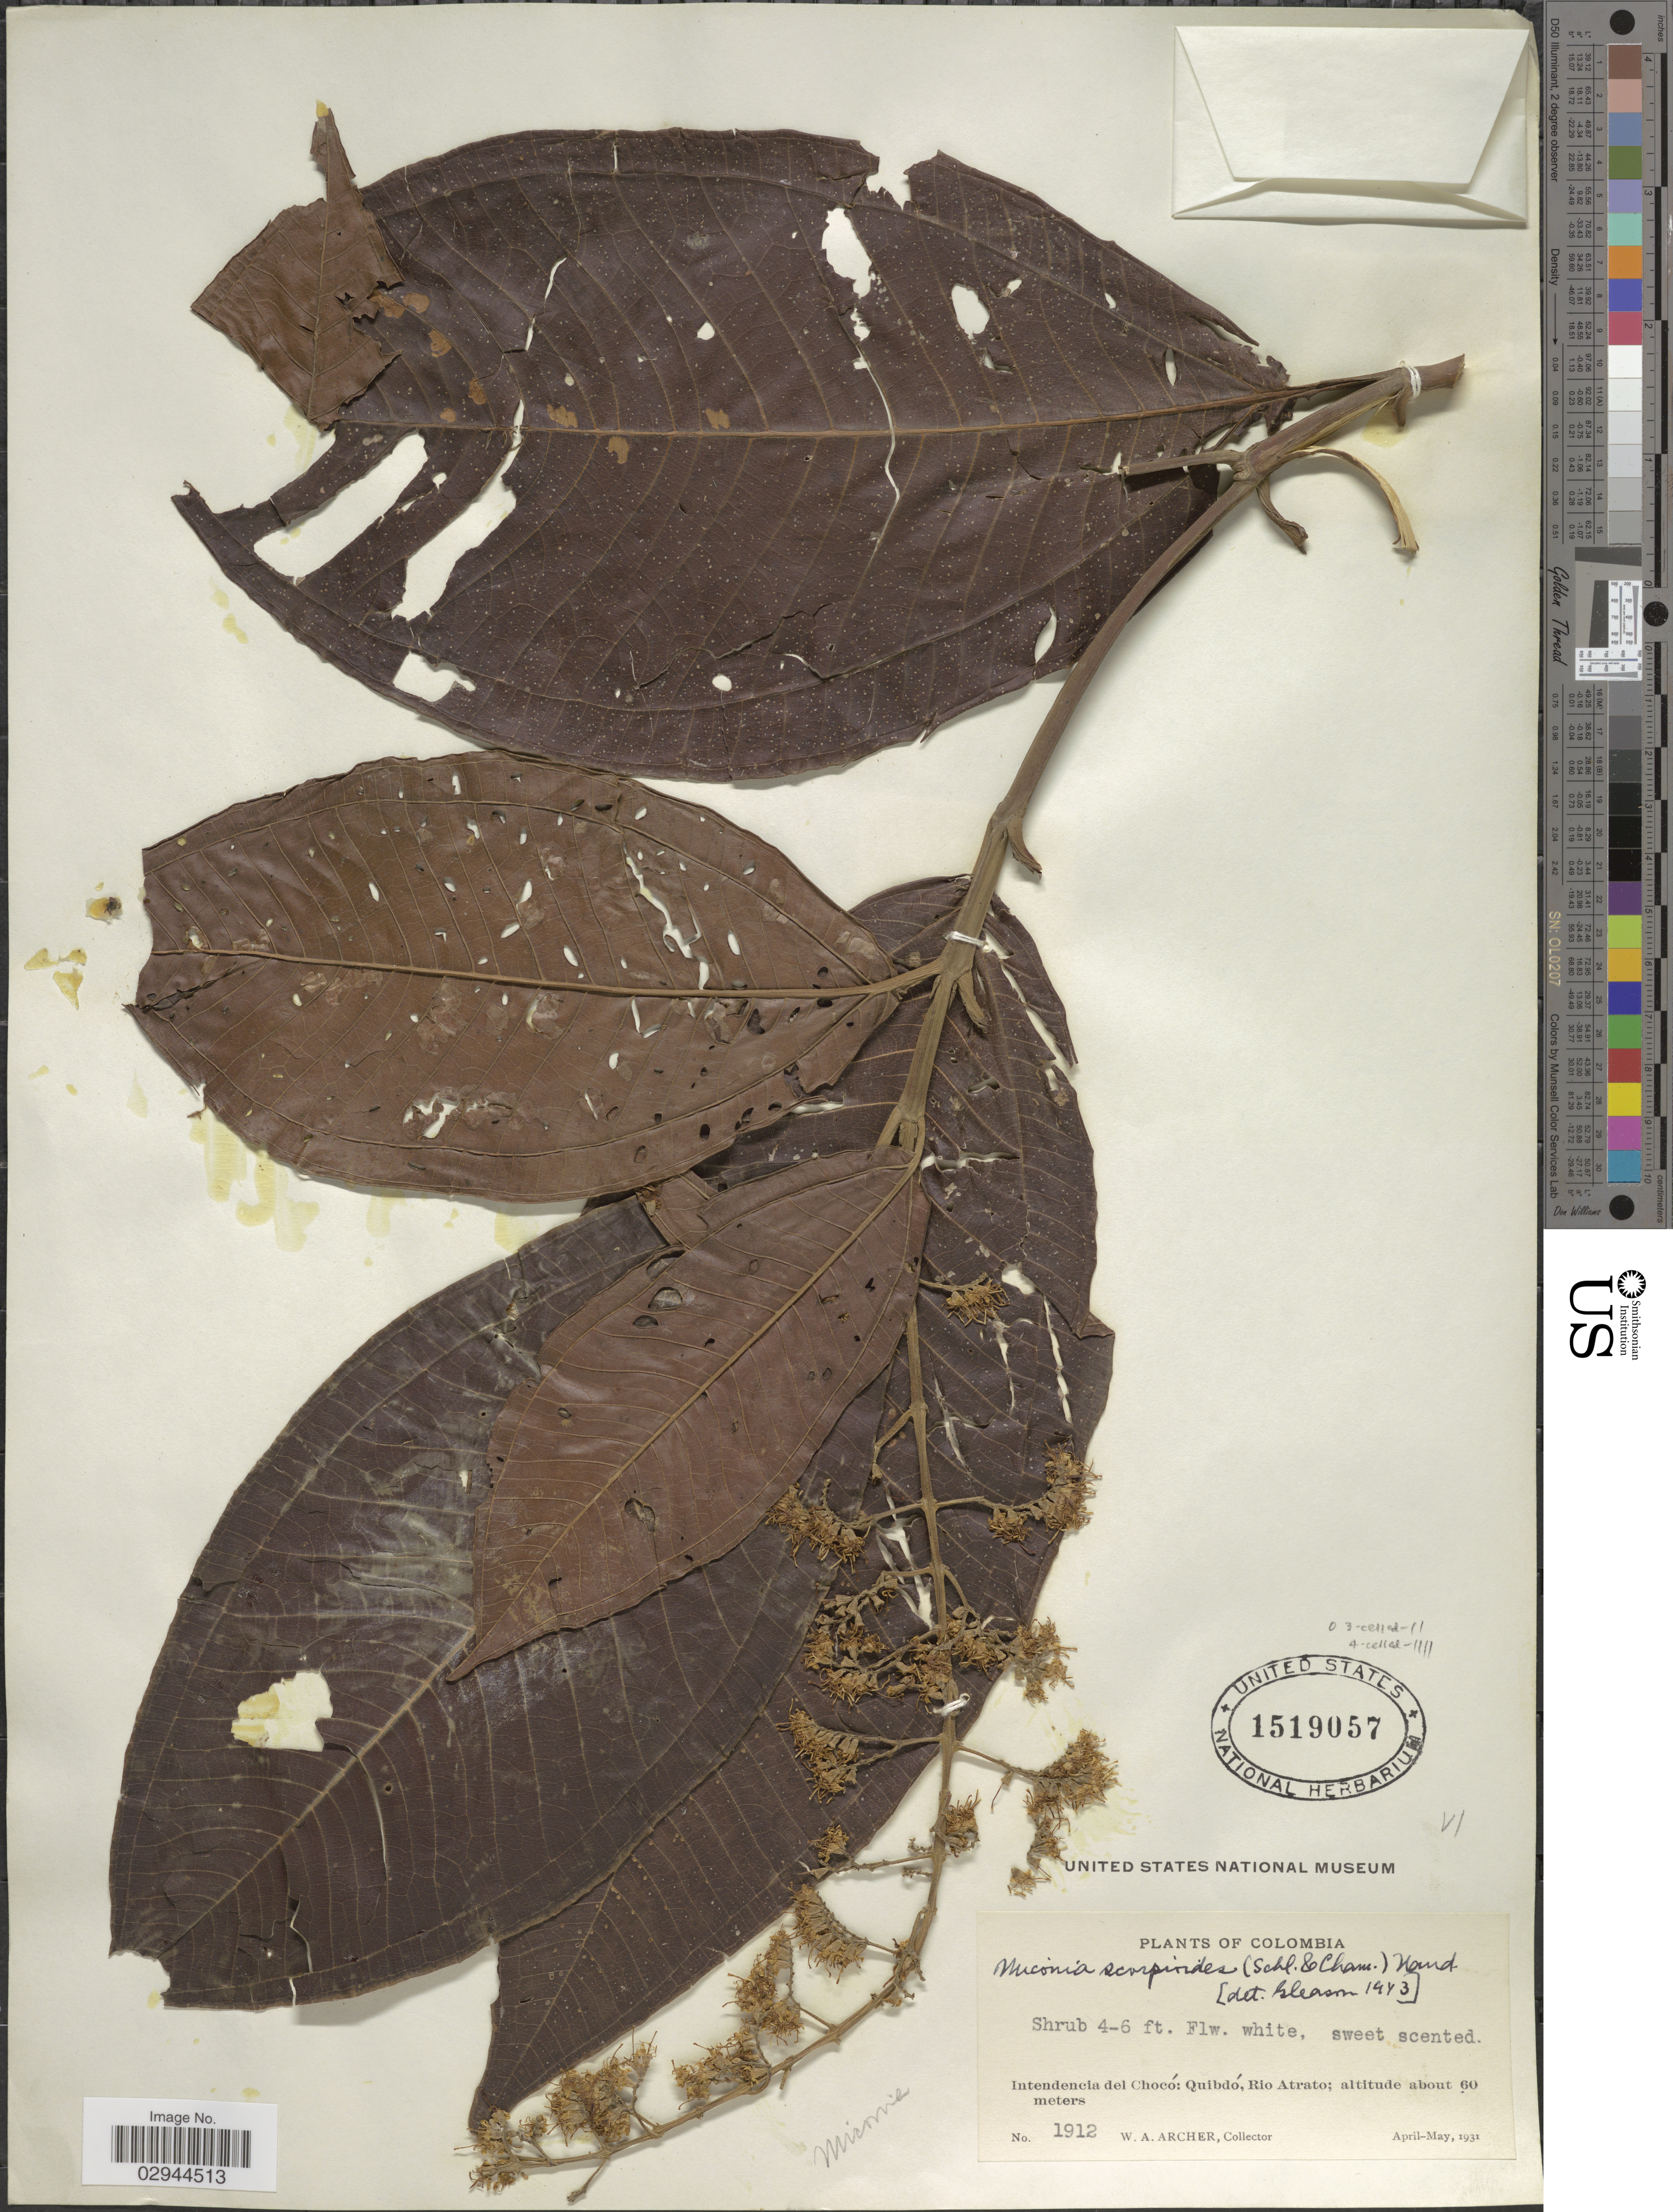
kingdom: Plantae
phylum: Tracheophyta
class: Magnoliopsida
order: Myrtales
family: Melastomataceae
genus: Miconia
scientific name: Miconia trinervia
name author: (Sw.) D. Don ex Loudon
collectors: W. Archer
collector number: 1912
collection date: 1931-04/1931-05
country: Colombia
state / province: Chocó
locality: Intendencia del Chocó, Quibdó, Rio Atrato.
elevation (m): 60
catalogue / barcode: US 1519057